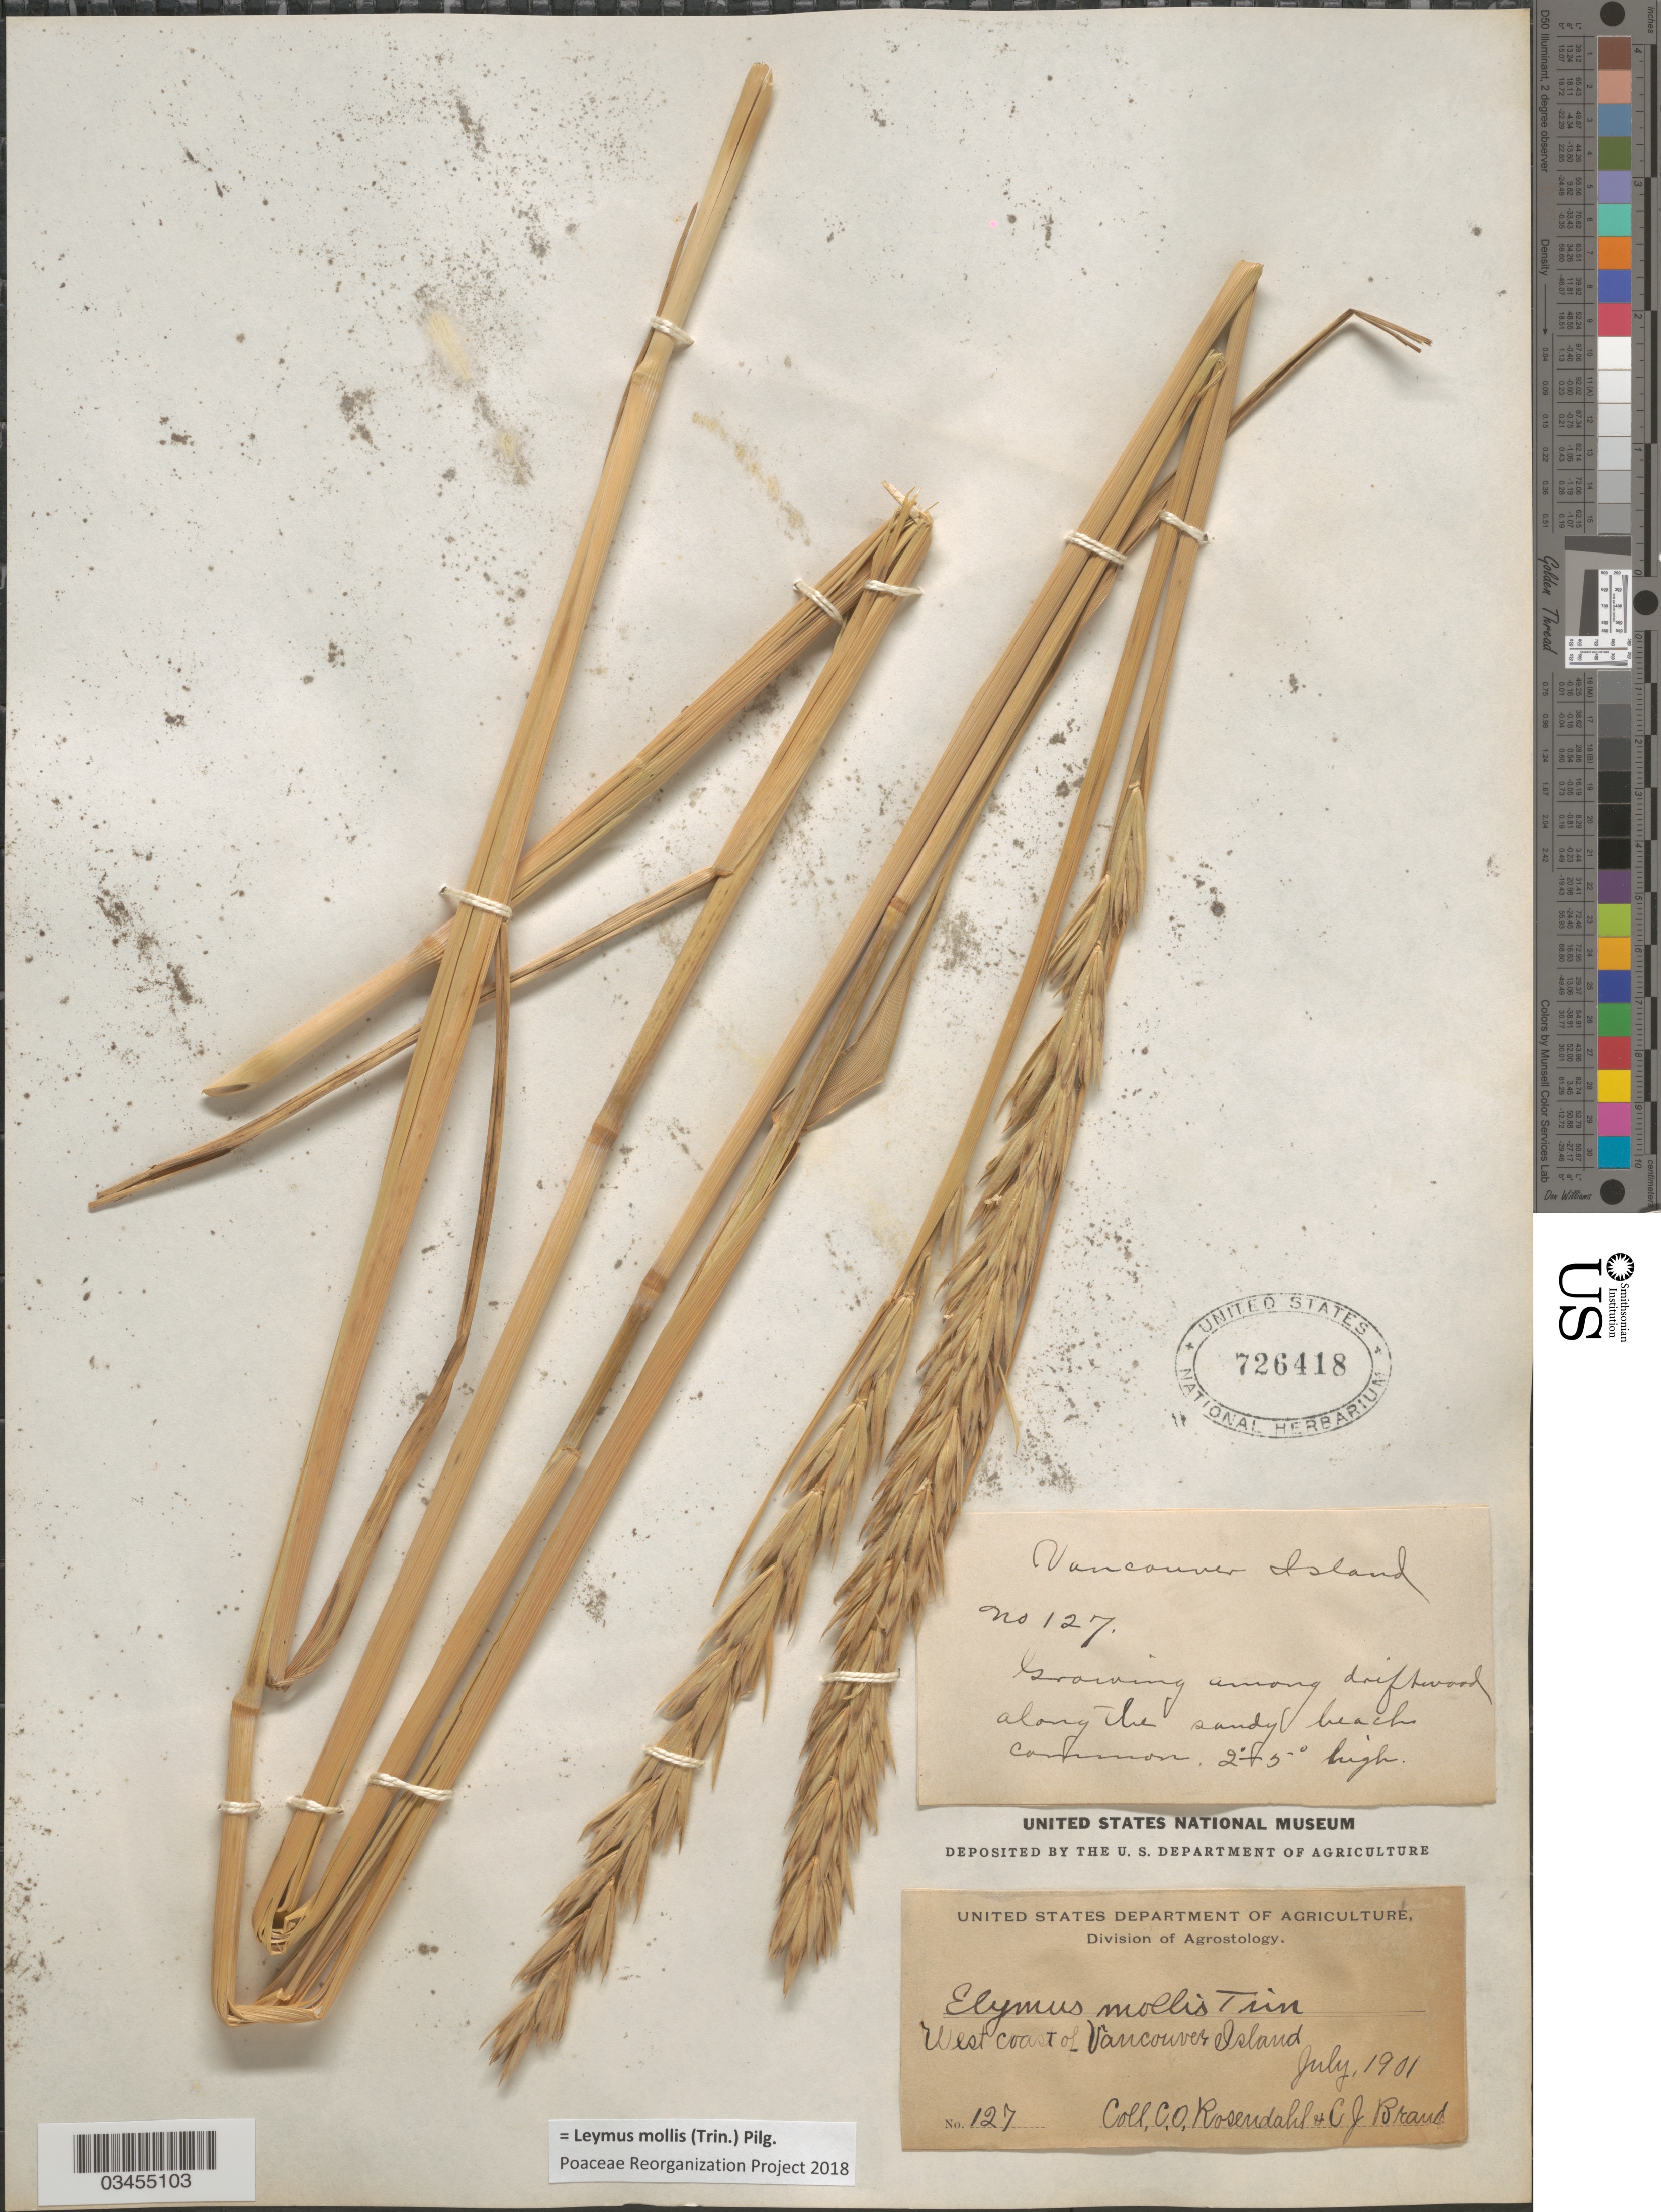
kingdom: Plantae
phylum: Tracheophyta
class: Liliopsida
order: Poales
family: Poaceae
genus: Leymus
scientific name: Leymus mollis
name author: (Trin.) Pilg.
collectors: C. O. Rosendahl & C. J. Brand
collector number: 127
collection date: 1901-07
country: Canada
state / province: British Columbia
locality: West coast of Vancouver Island. Among driftwood along the sandy beach.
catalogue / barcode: US 726418